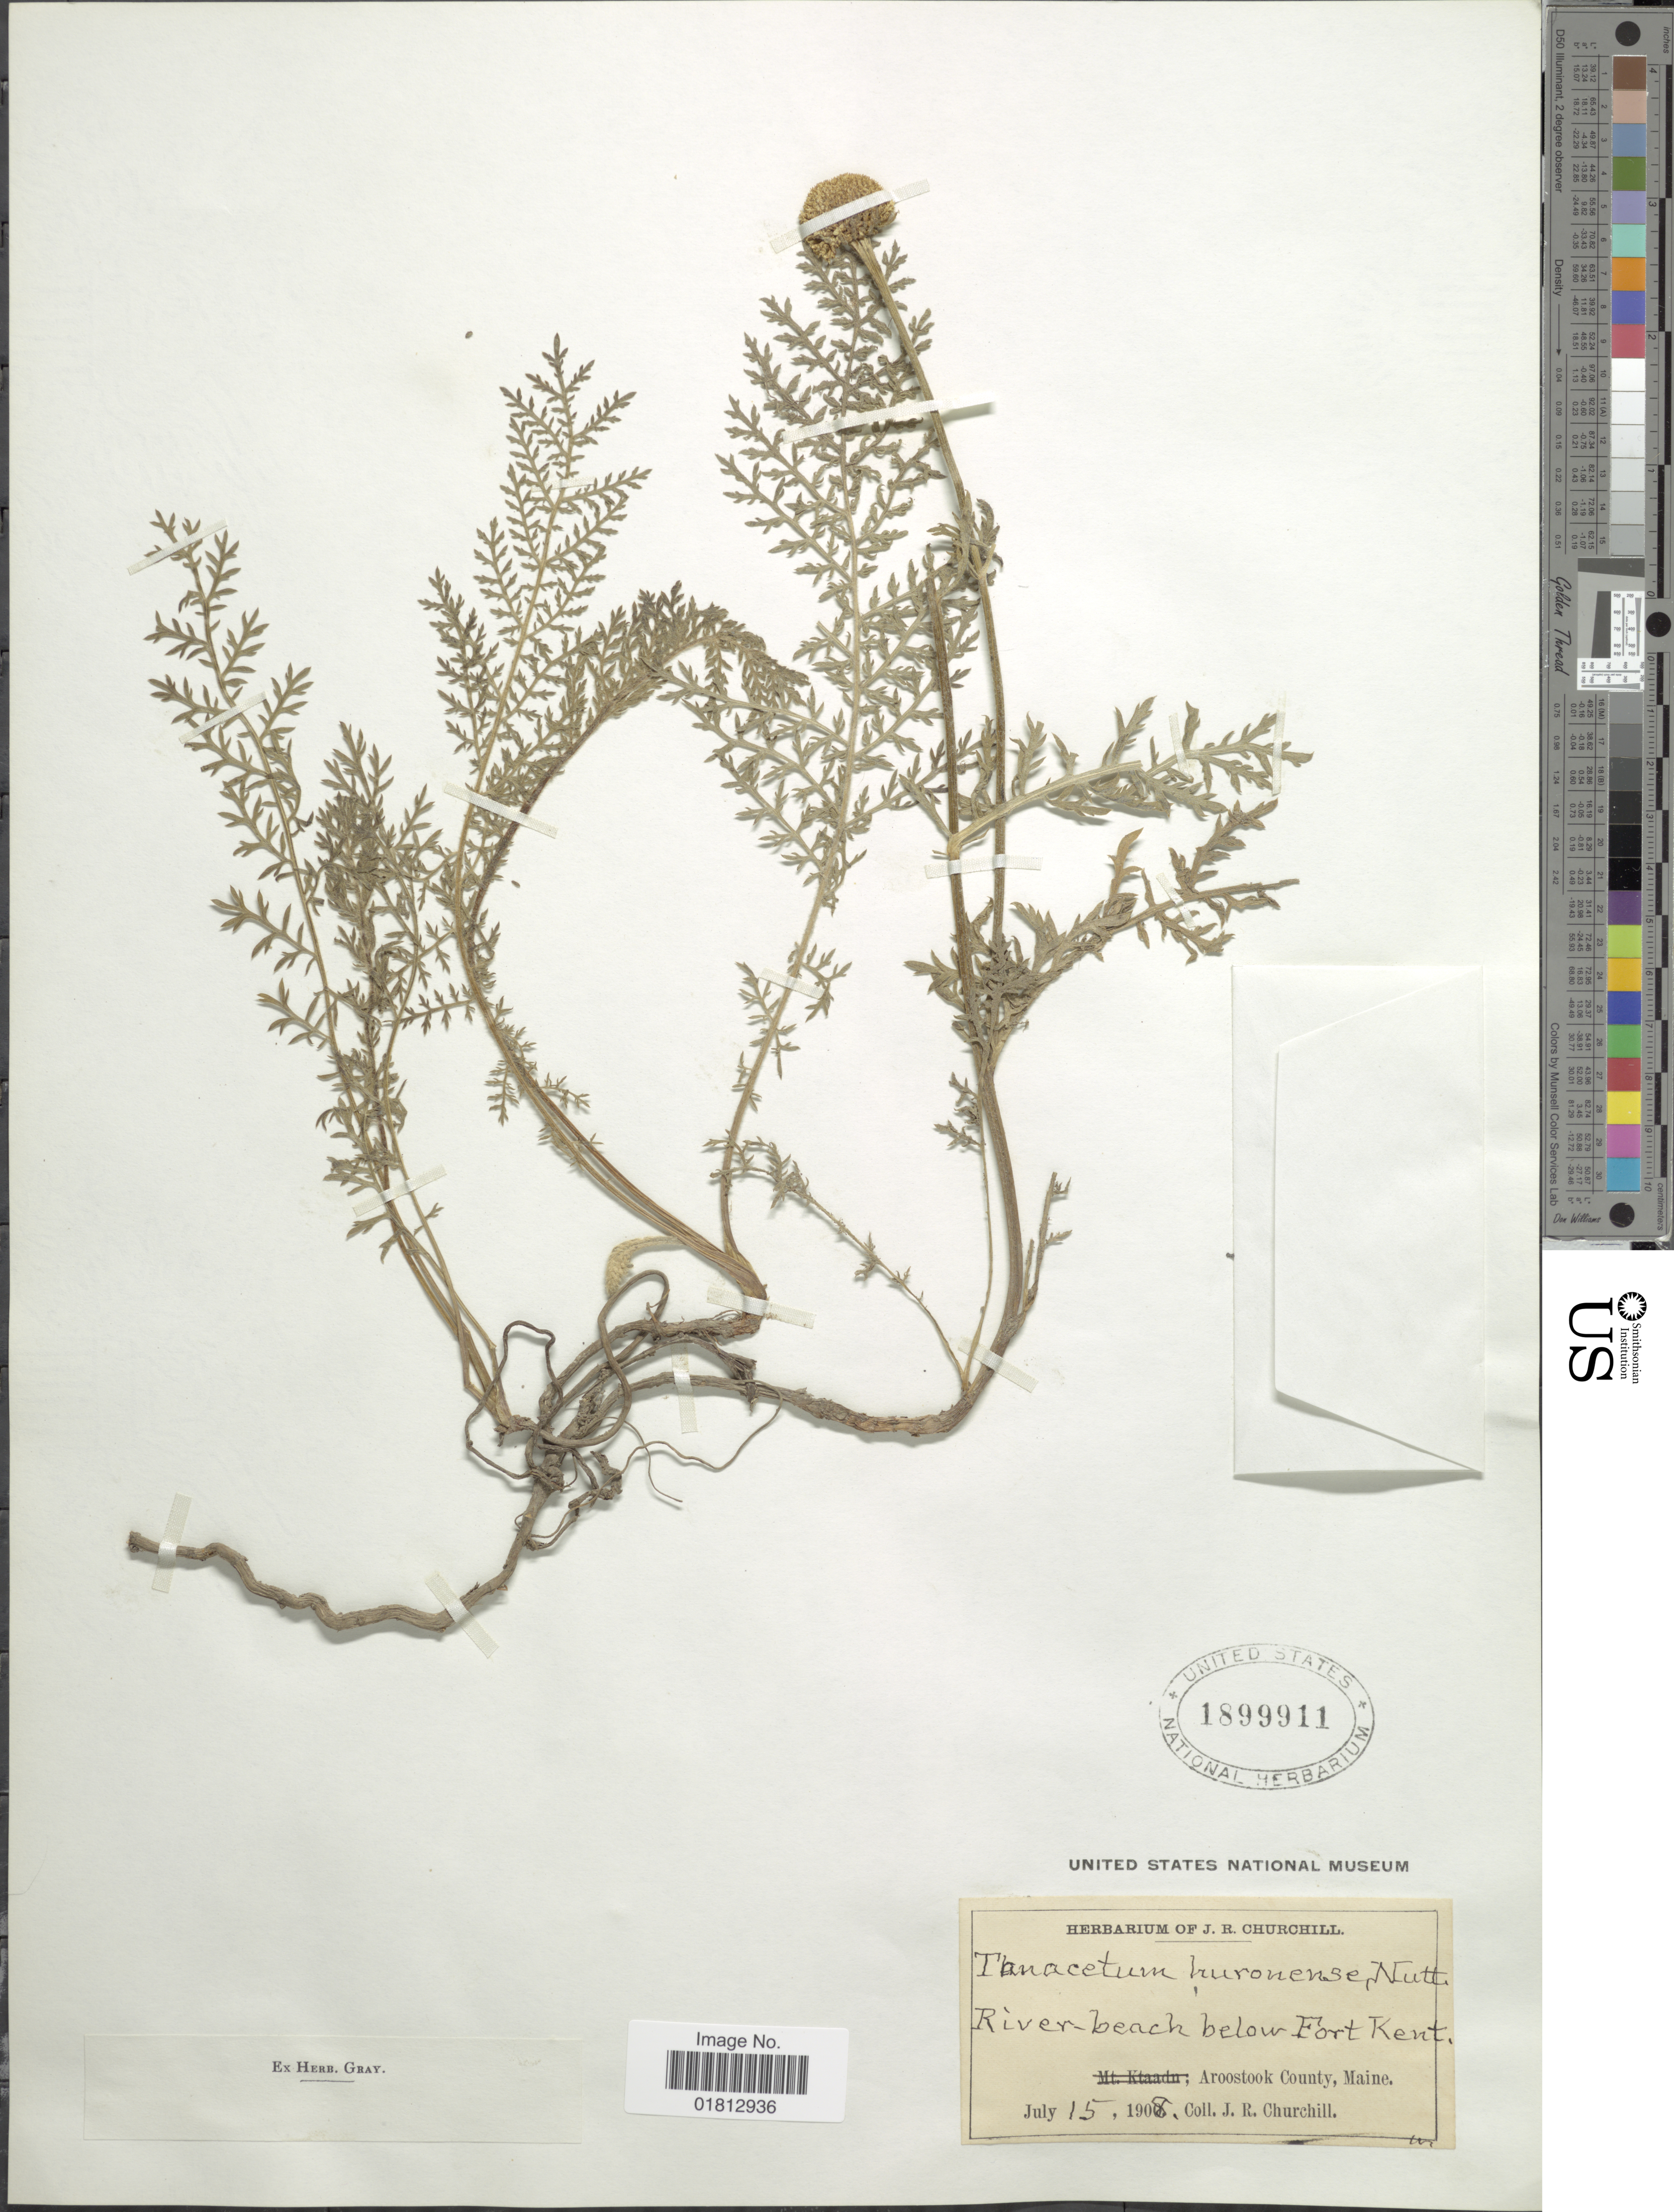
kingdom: Plantae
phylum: Tracheophyta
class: Magnoliopsida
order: Asterales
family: Asteraceae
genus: Tanacetum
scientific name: Tanacetum huronense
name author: Nutt.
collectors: J. Churchill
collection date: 1908-07-15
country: United States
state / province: Maine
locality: River-beach below Fort Kent, Aroostook County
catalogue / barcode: US 1899911